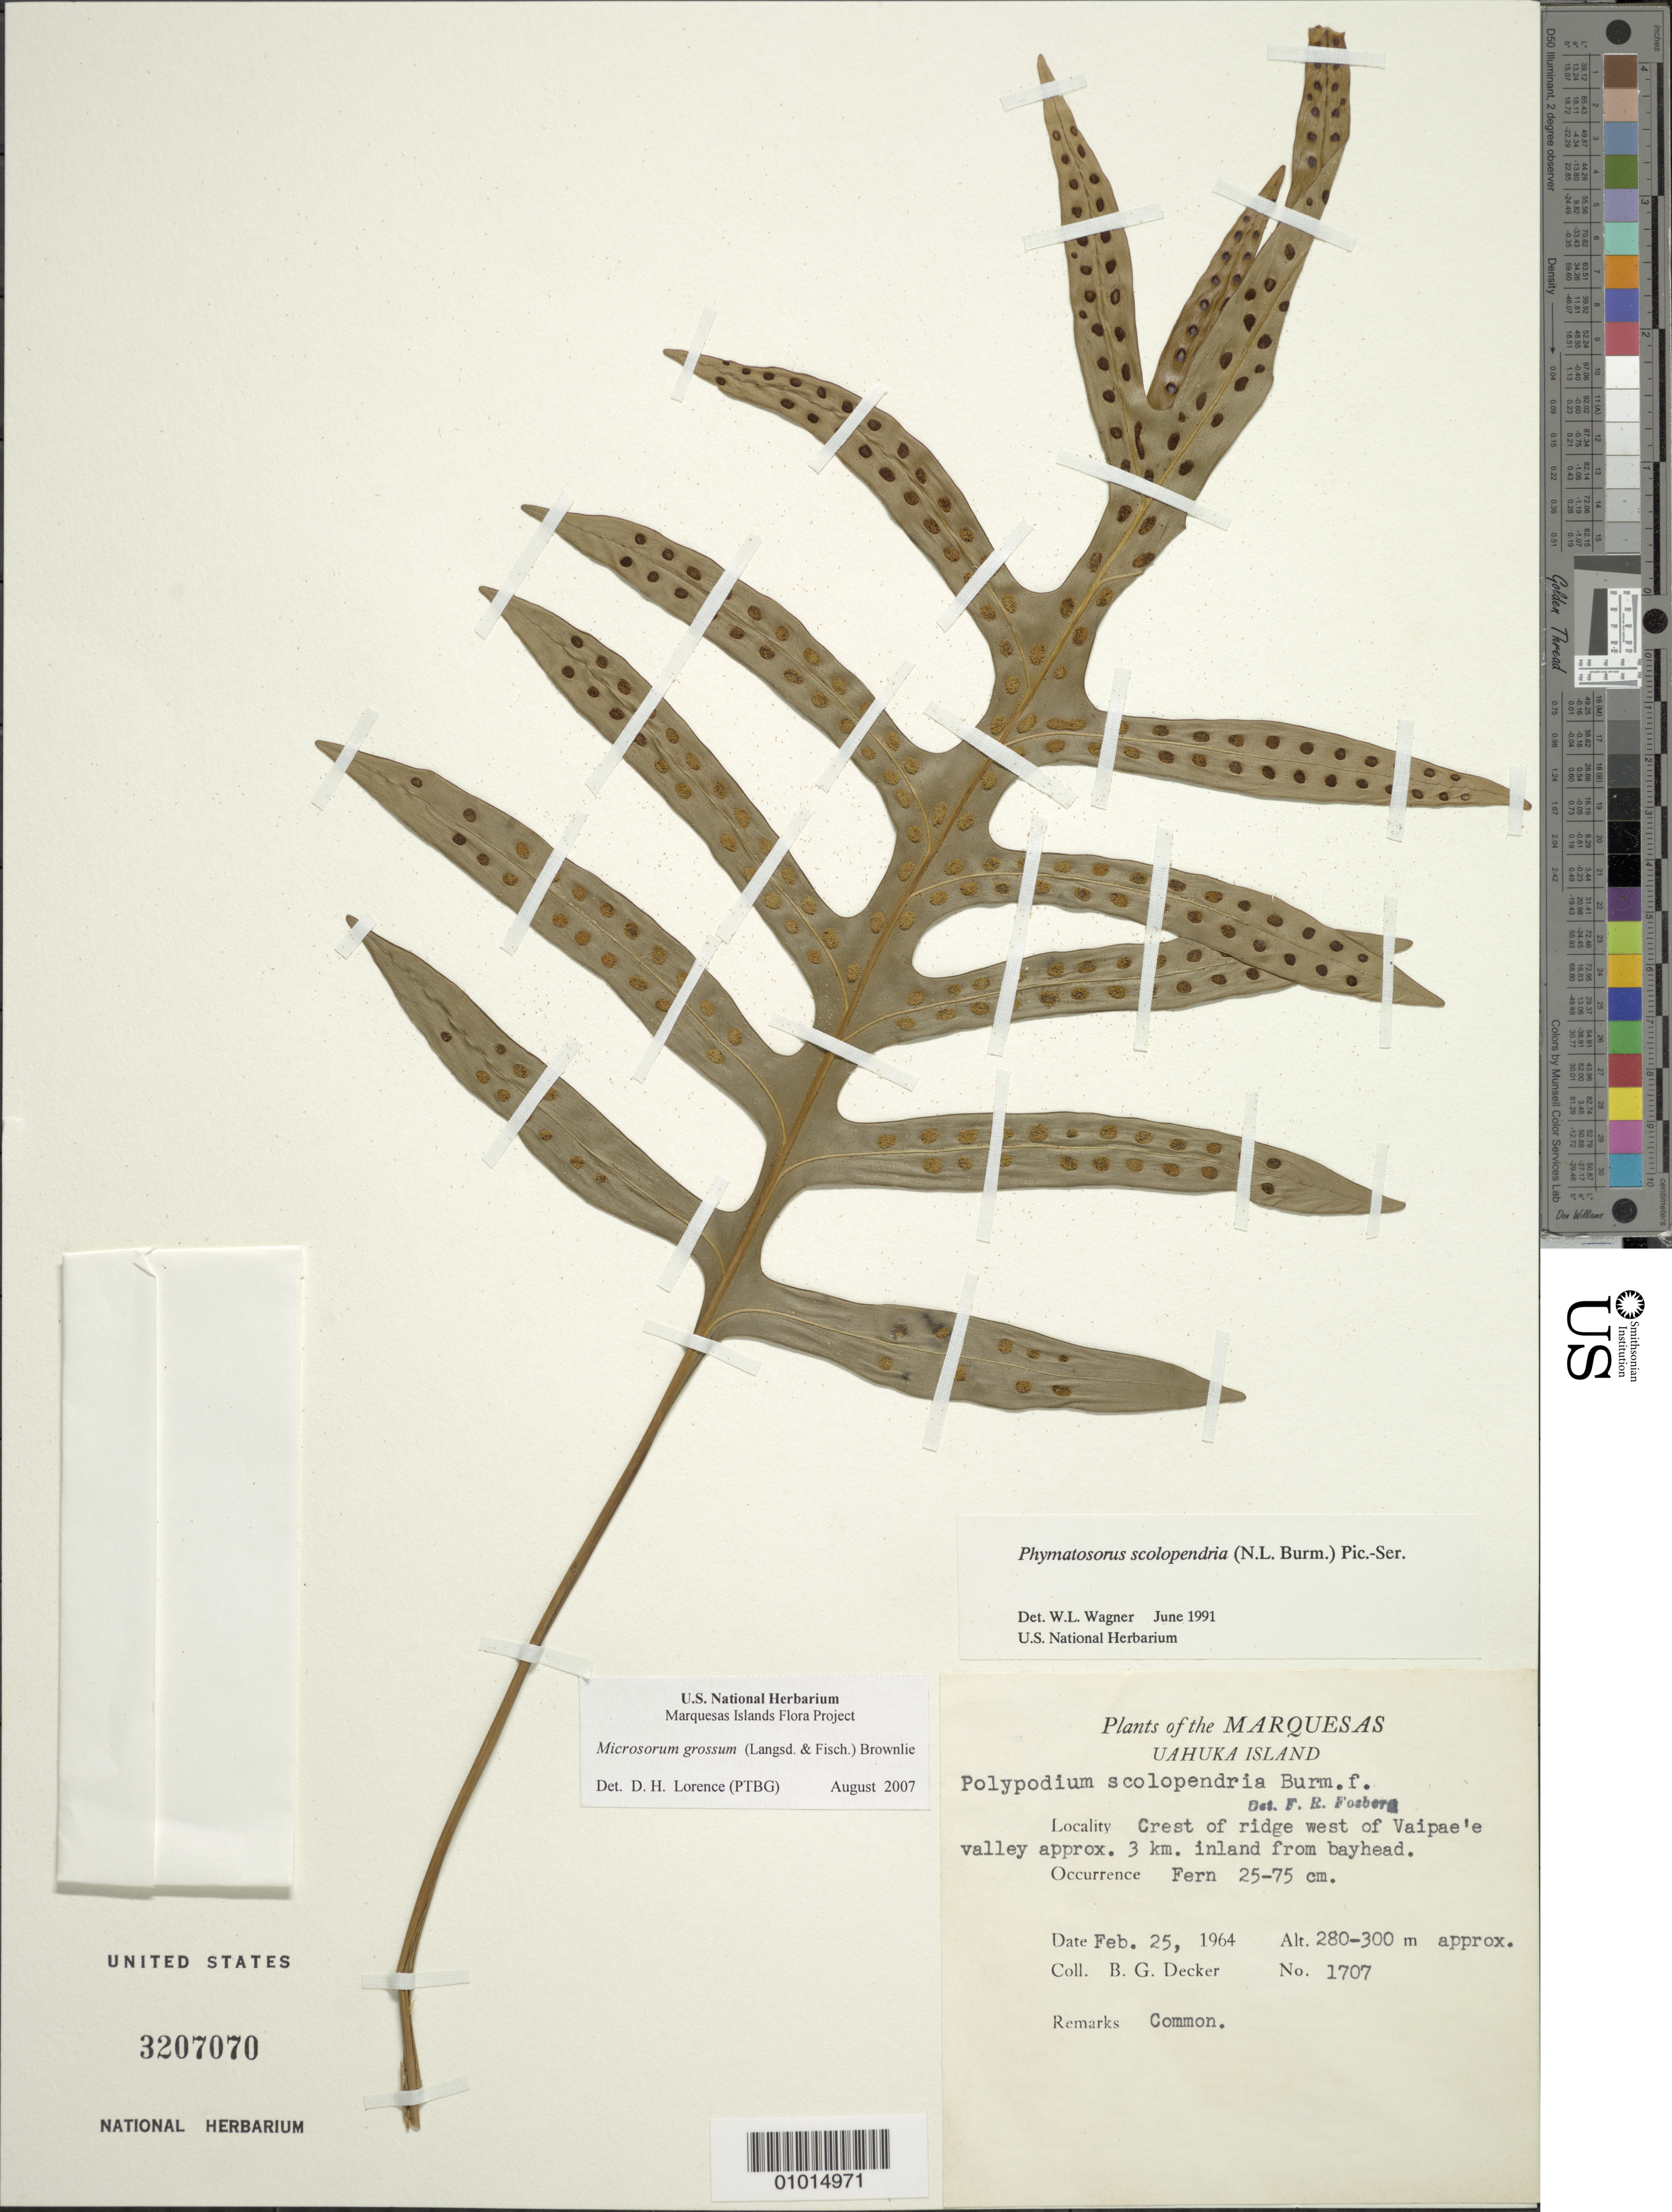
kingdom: Plantae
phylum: Tracheophyta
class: Polypodiopsida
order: Polypodiales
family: Polypodiaceae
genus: Microsorum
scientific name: Microsorum grossum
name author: (Langsd. & Fisch.) S.B. Andrews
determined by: Lorence, David H., (PTBG), National Tropical Botanical Garden (UNITED STATES)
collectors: B. G. Decker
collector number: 1707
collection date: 1964-02-25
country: French Polynesia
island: Ua Huka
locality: crest of ridge W of Vaipae'e Valley, 3 km inland from bayhead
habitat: Common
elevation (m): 280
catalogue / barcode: US 3207070